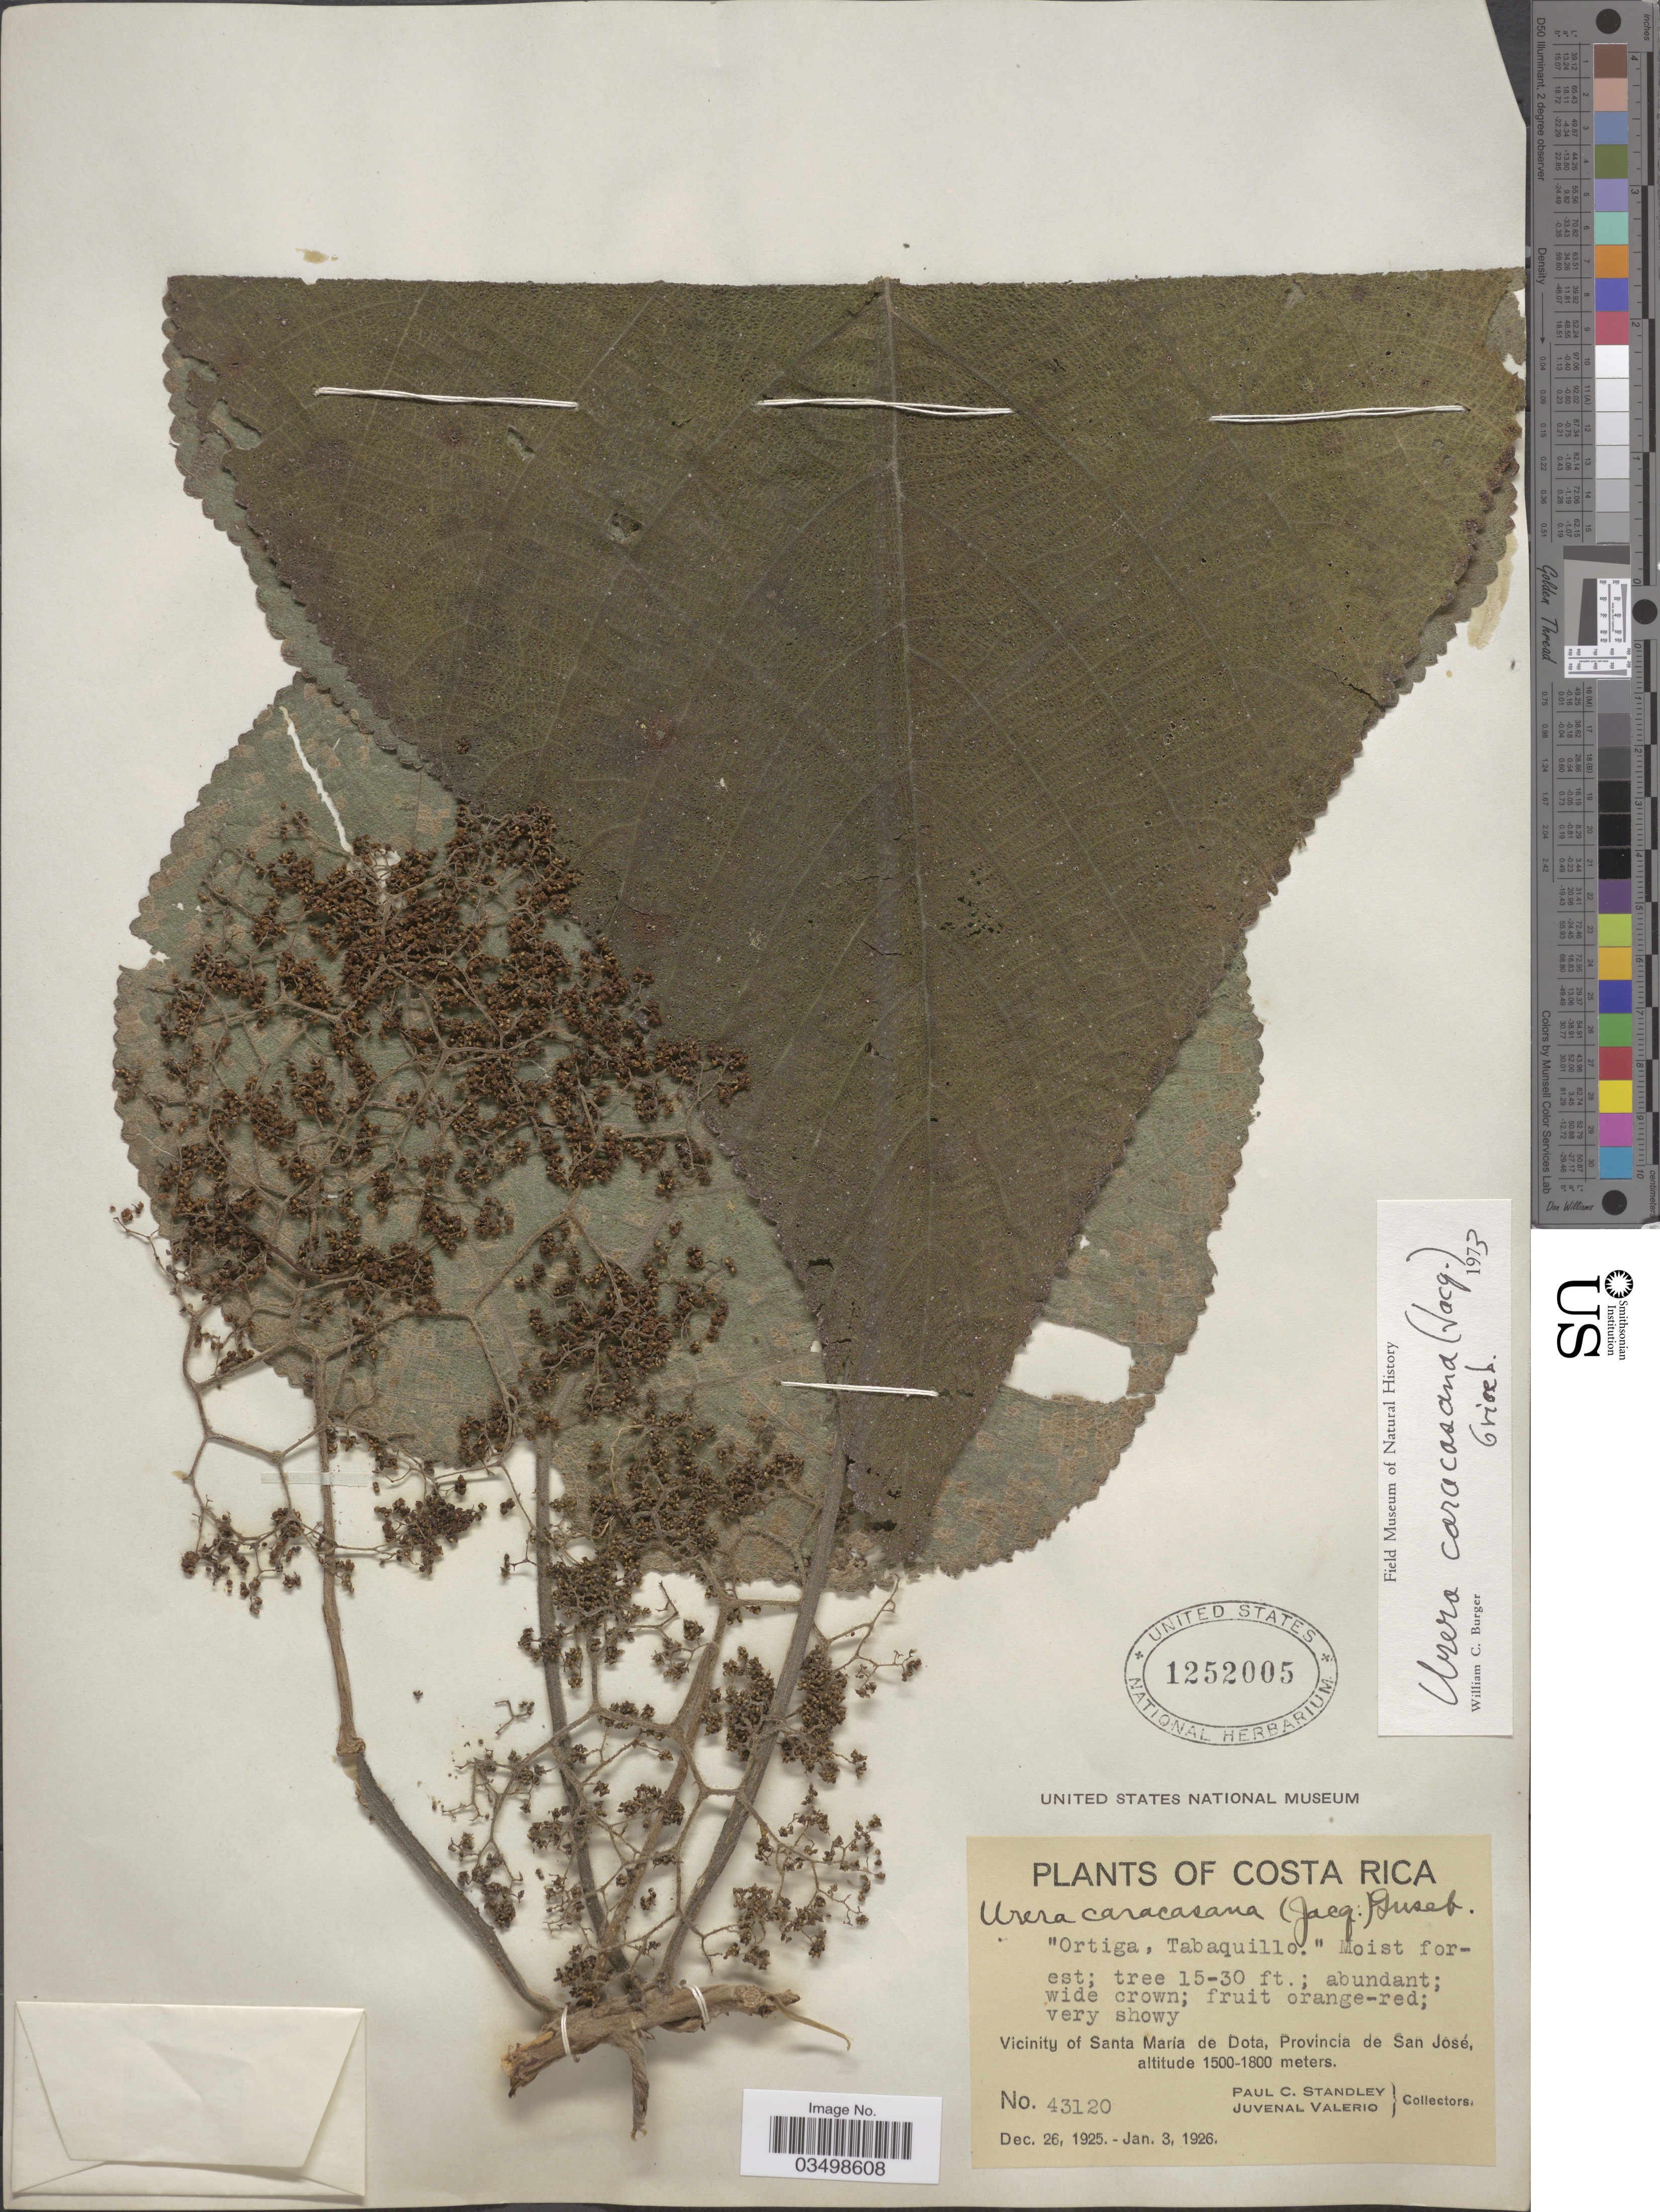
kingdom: Plantae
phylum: Tracheophyta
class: Magnoliopsida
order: Rosales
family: Urticaceae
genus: Urera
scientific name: Urera caracasana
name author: (Jacq.) Gaudich. ex Griseb.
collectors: P. C. Standley & J. Valerio R.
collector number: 43120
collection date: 1925-12-26/1926-01-03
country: Costa Rica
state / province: San José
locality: Vicinity of Santa María de Dota.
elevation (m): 1500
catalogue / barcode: US 1252005